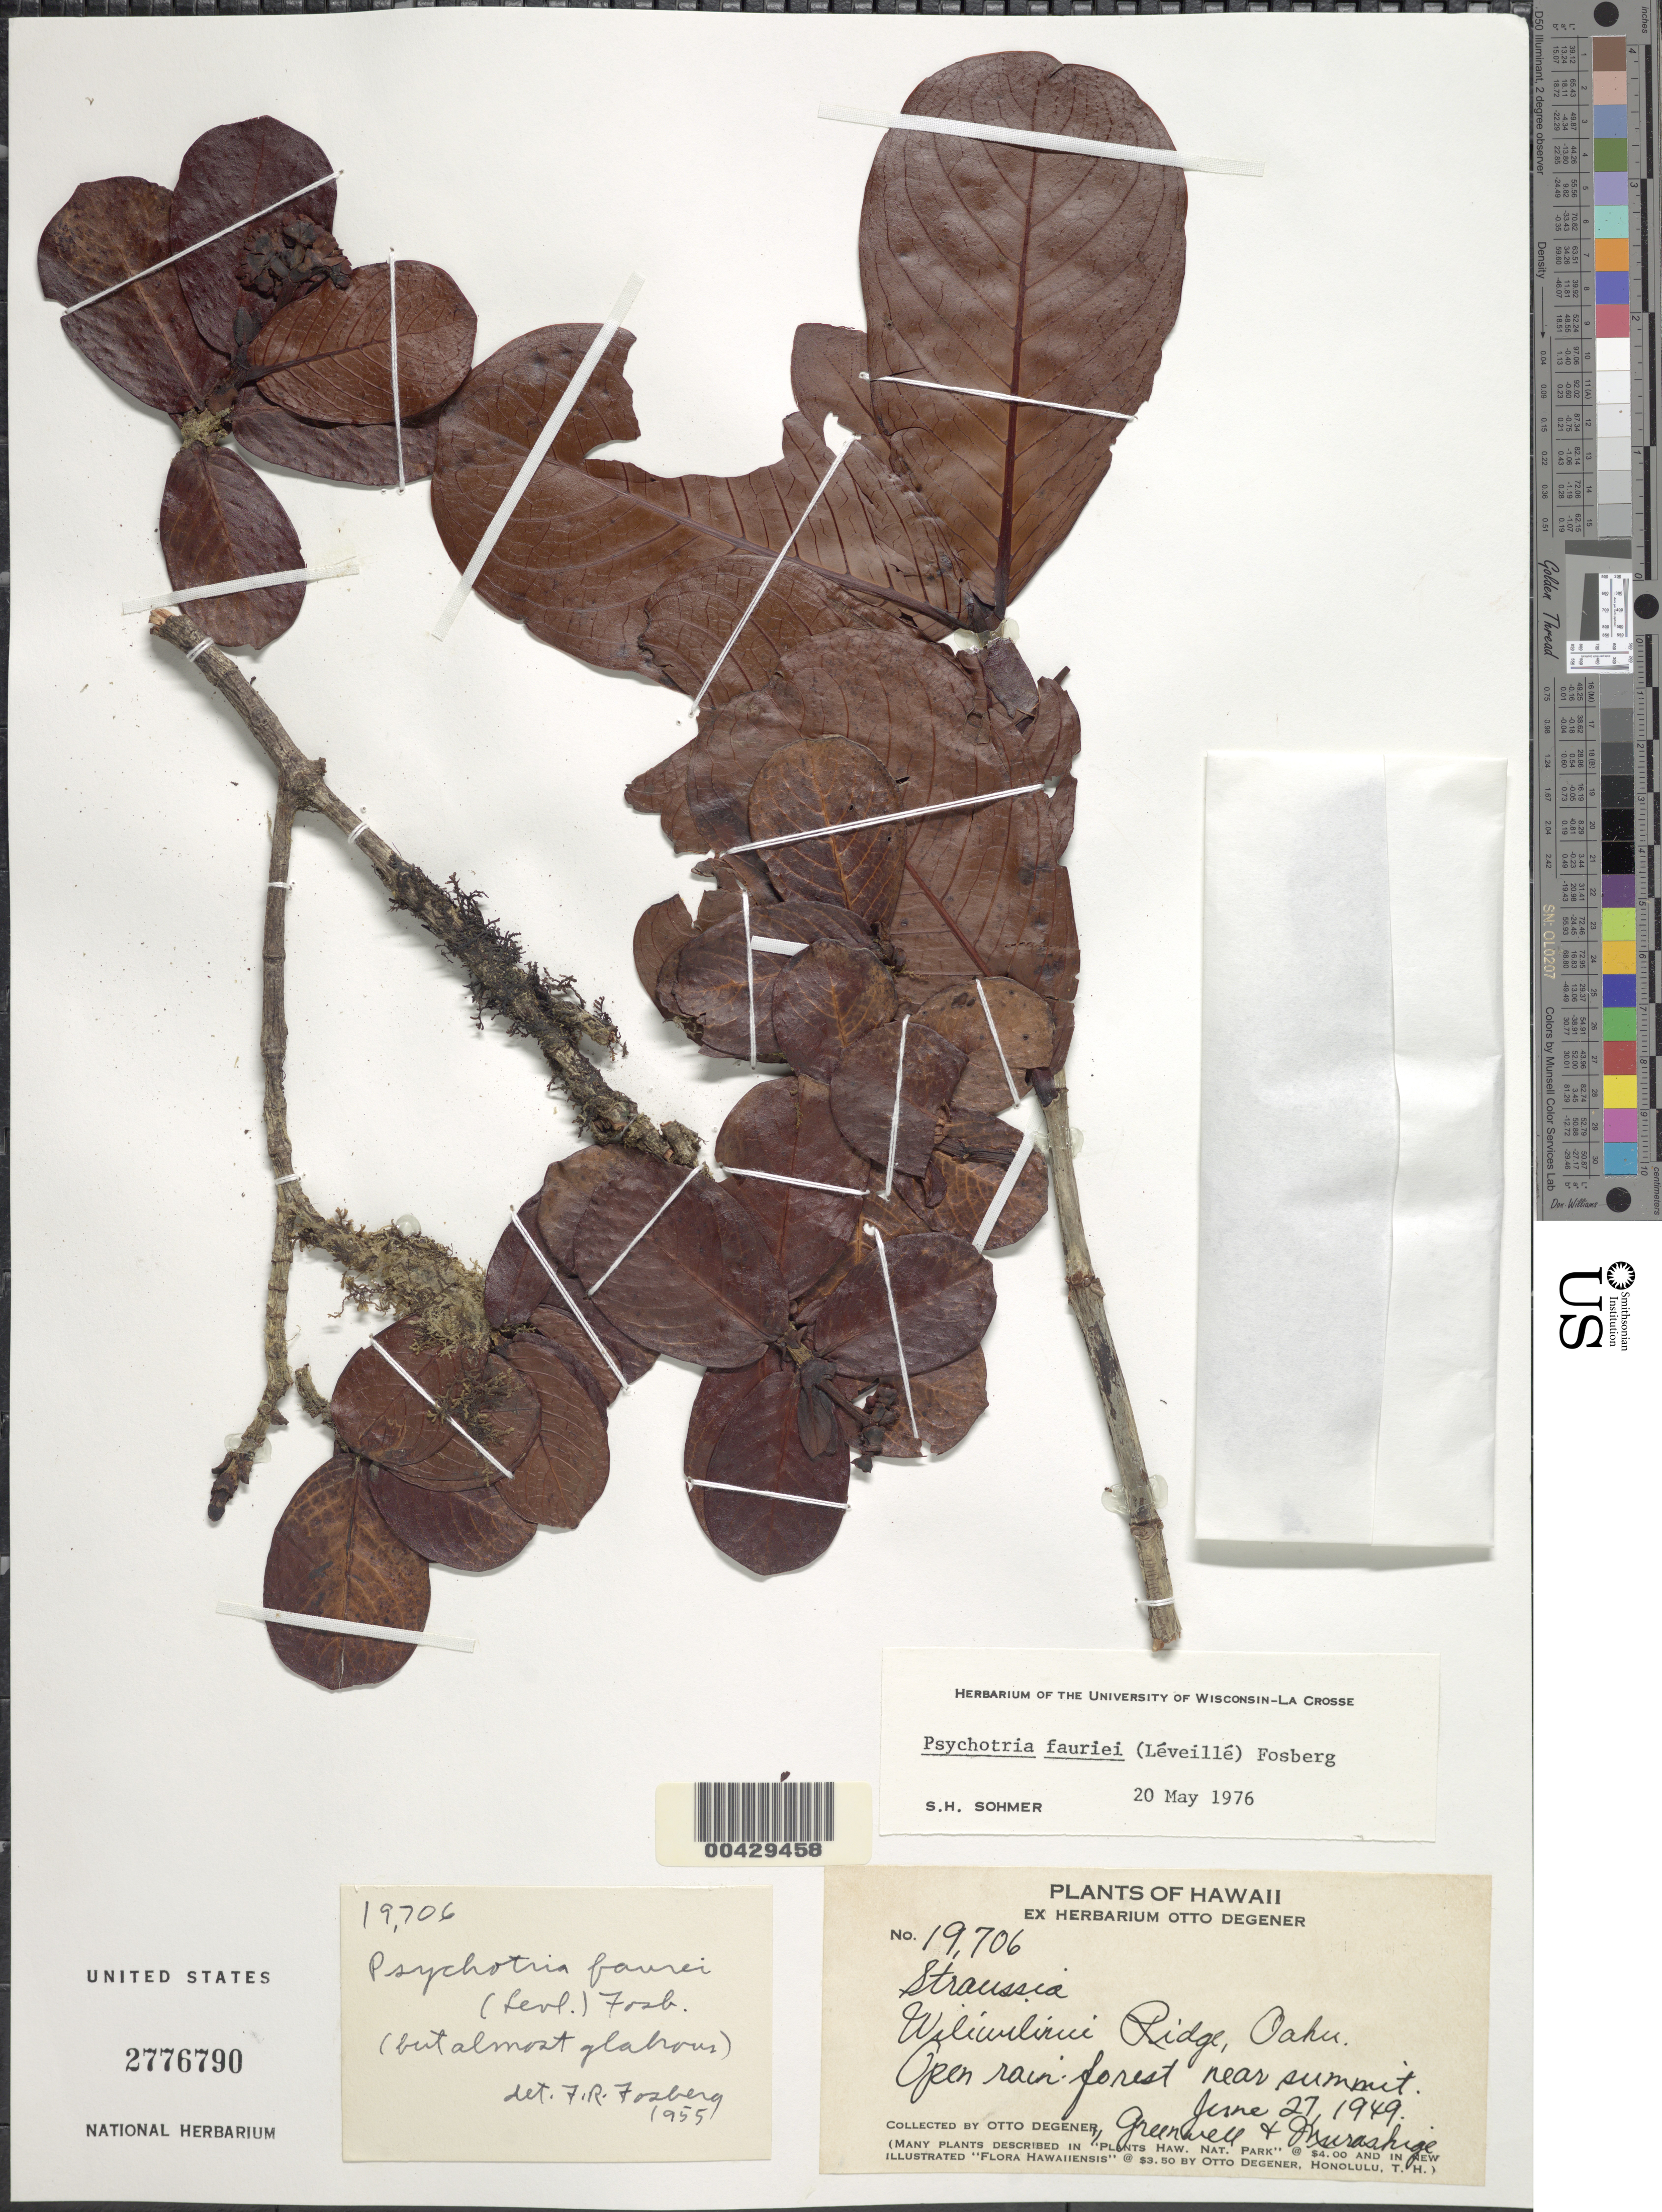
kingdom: Plantae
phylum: Tracheophyta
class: Magnoliopsida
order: Gentianales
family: Rubiaceae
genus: Psychotria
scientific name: Psychotria fauriei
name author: (H. Lév.) Fosberg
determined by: Fosberg, F. R.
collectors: O. Degener, A. B. Greenwell & T. Murashige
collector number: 19706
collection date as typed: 27 Jun 1949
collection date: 1949-06-27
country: United States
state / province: Hawaii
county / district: Honolulu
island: Oahu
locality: Wiliwilinui Ridge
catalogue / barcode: US 2776790